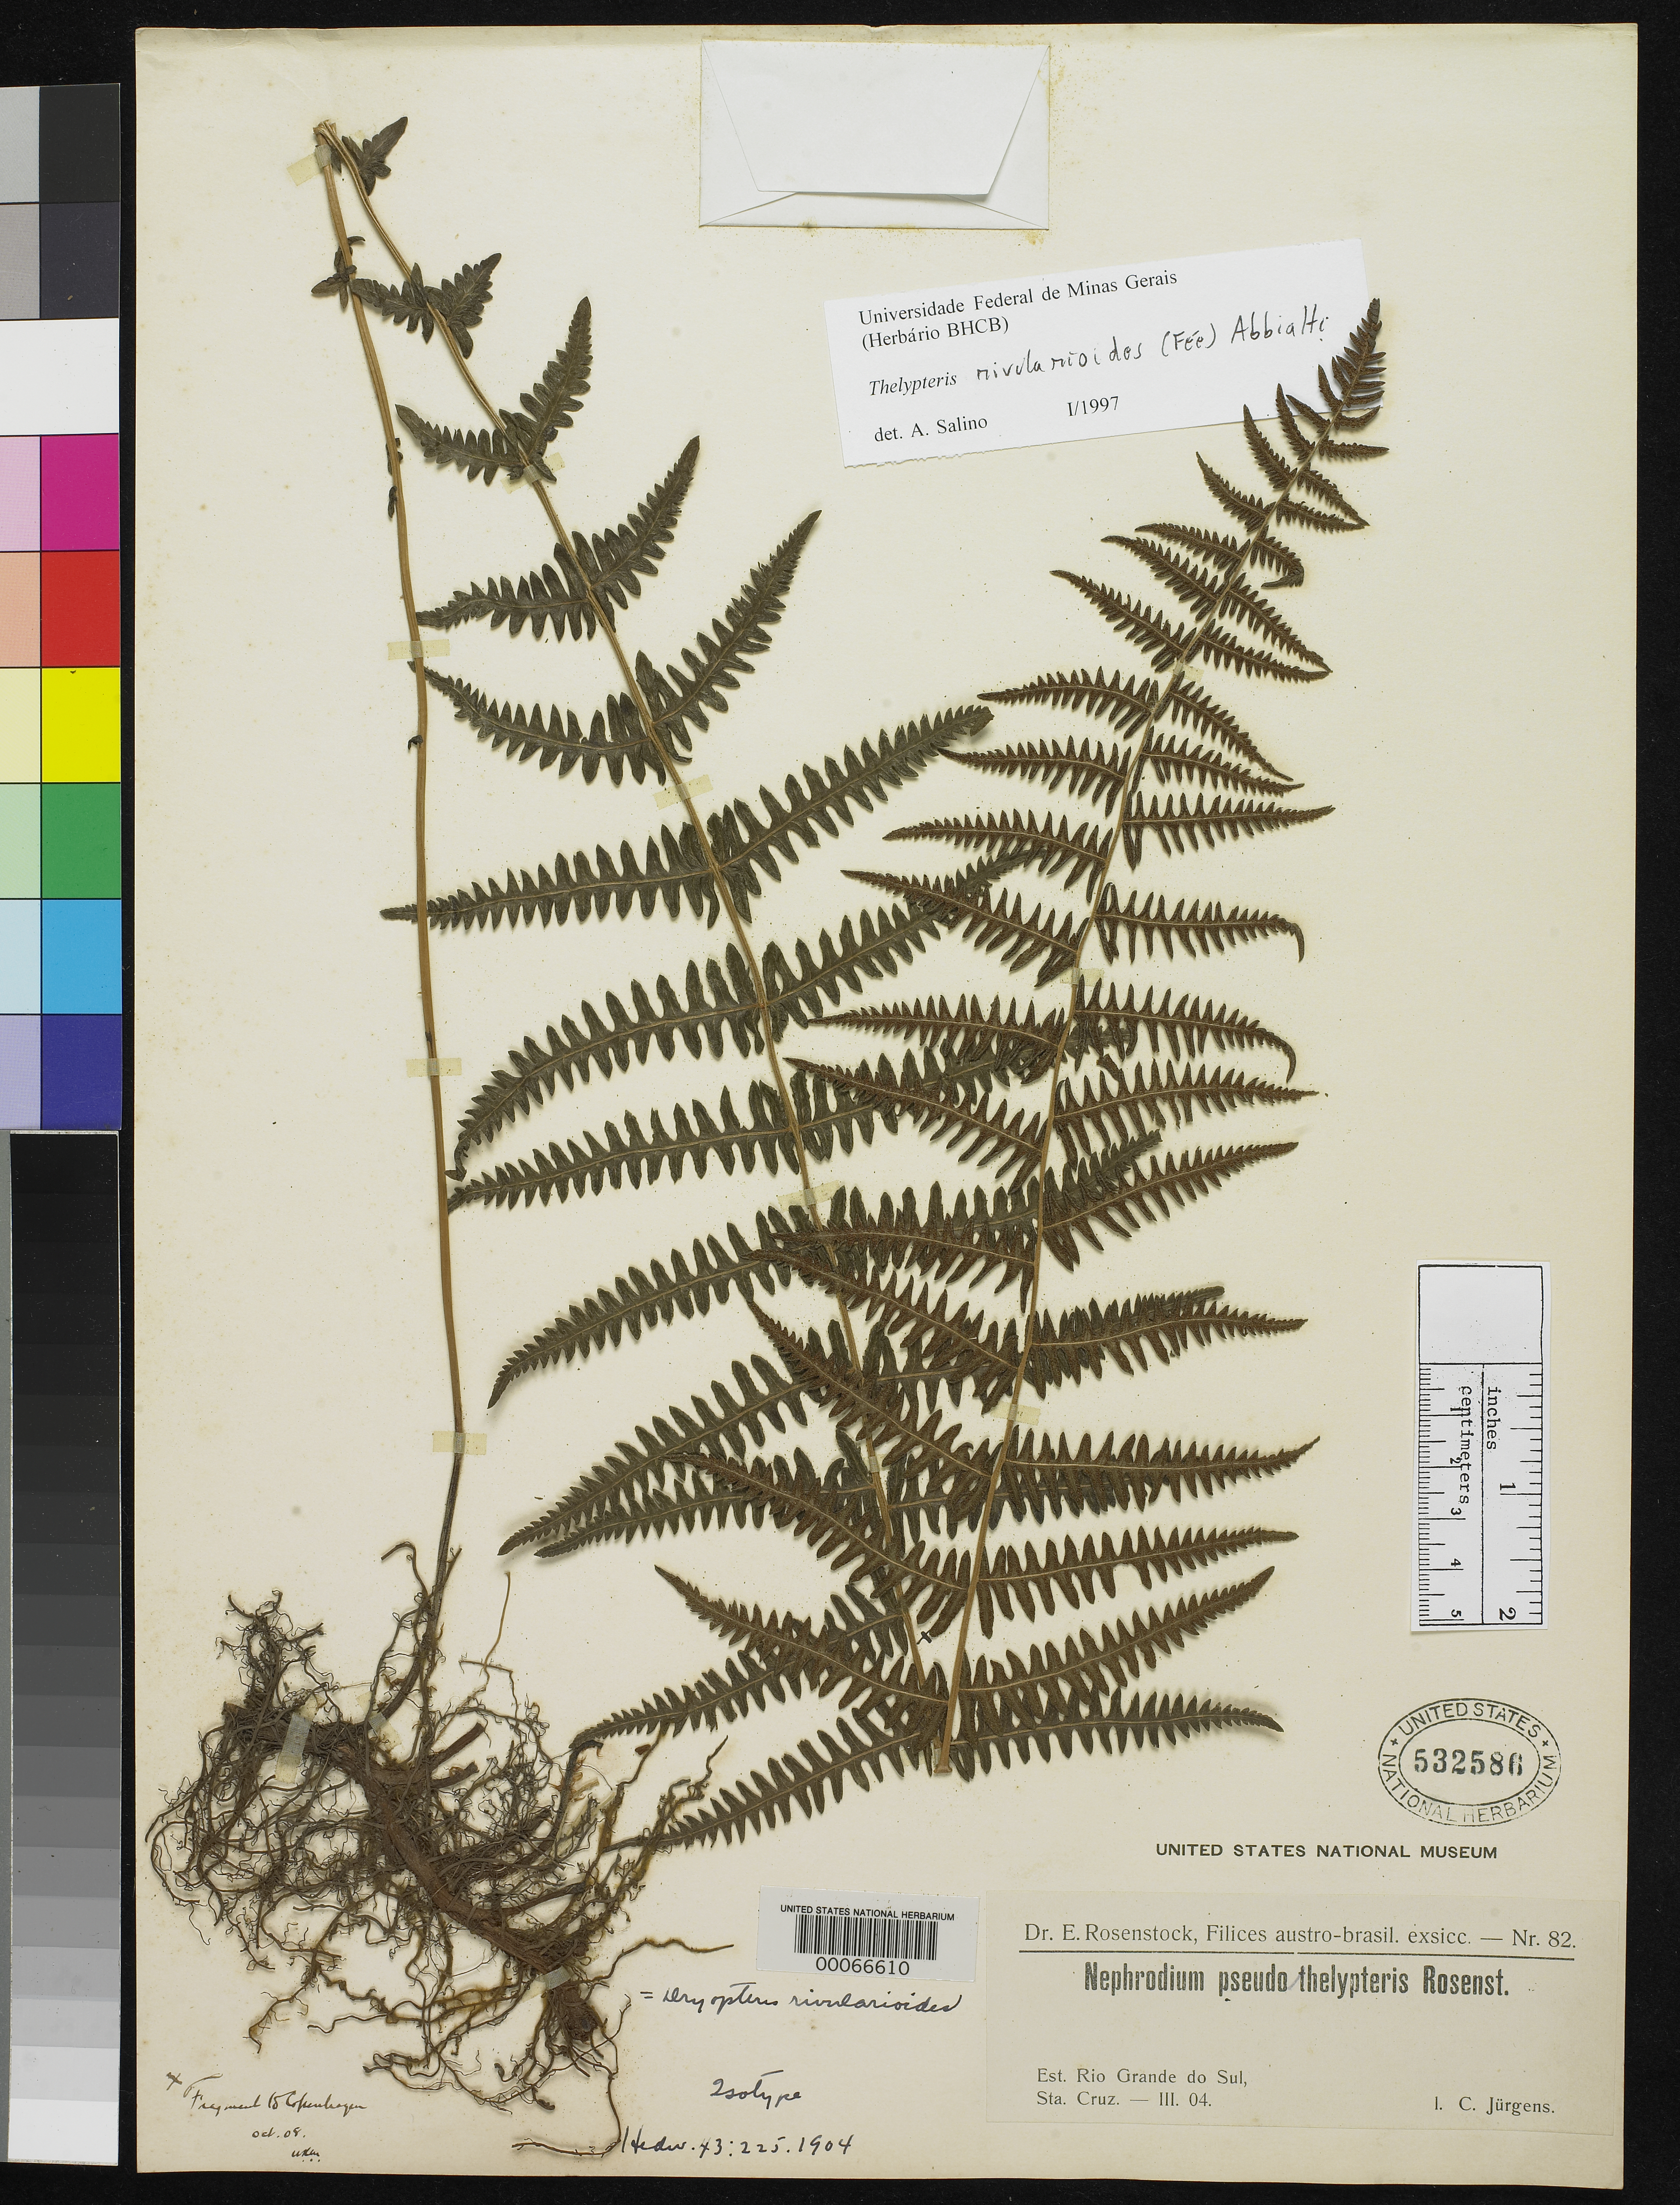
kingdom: Plantae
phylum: Tracheophyta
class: Polypodiopsida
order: Polypodiales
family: Dryopteridaceae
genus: Nephrodium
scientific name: Nephrodium pseudothelypteris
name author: Rosenst.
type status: Type Collection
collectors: C. Juergens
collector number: Rosenstock Distr. 82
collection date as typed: Mar 1904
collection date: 1904-03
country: Brazil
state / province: Rio Grande do Sul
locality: Sta. Cruz.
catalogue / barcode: US 532586